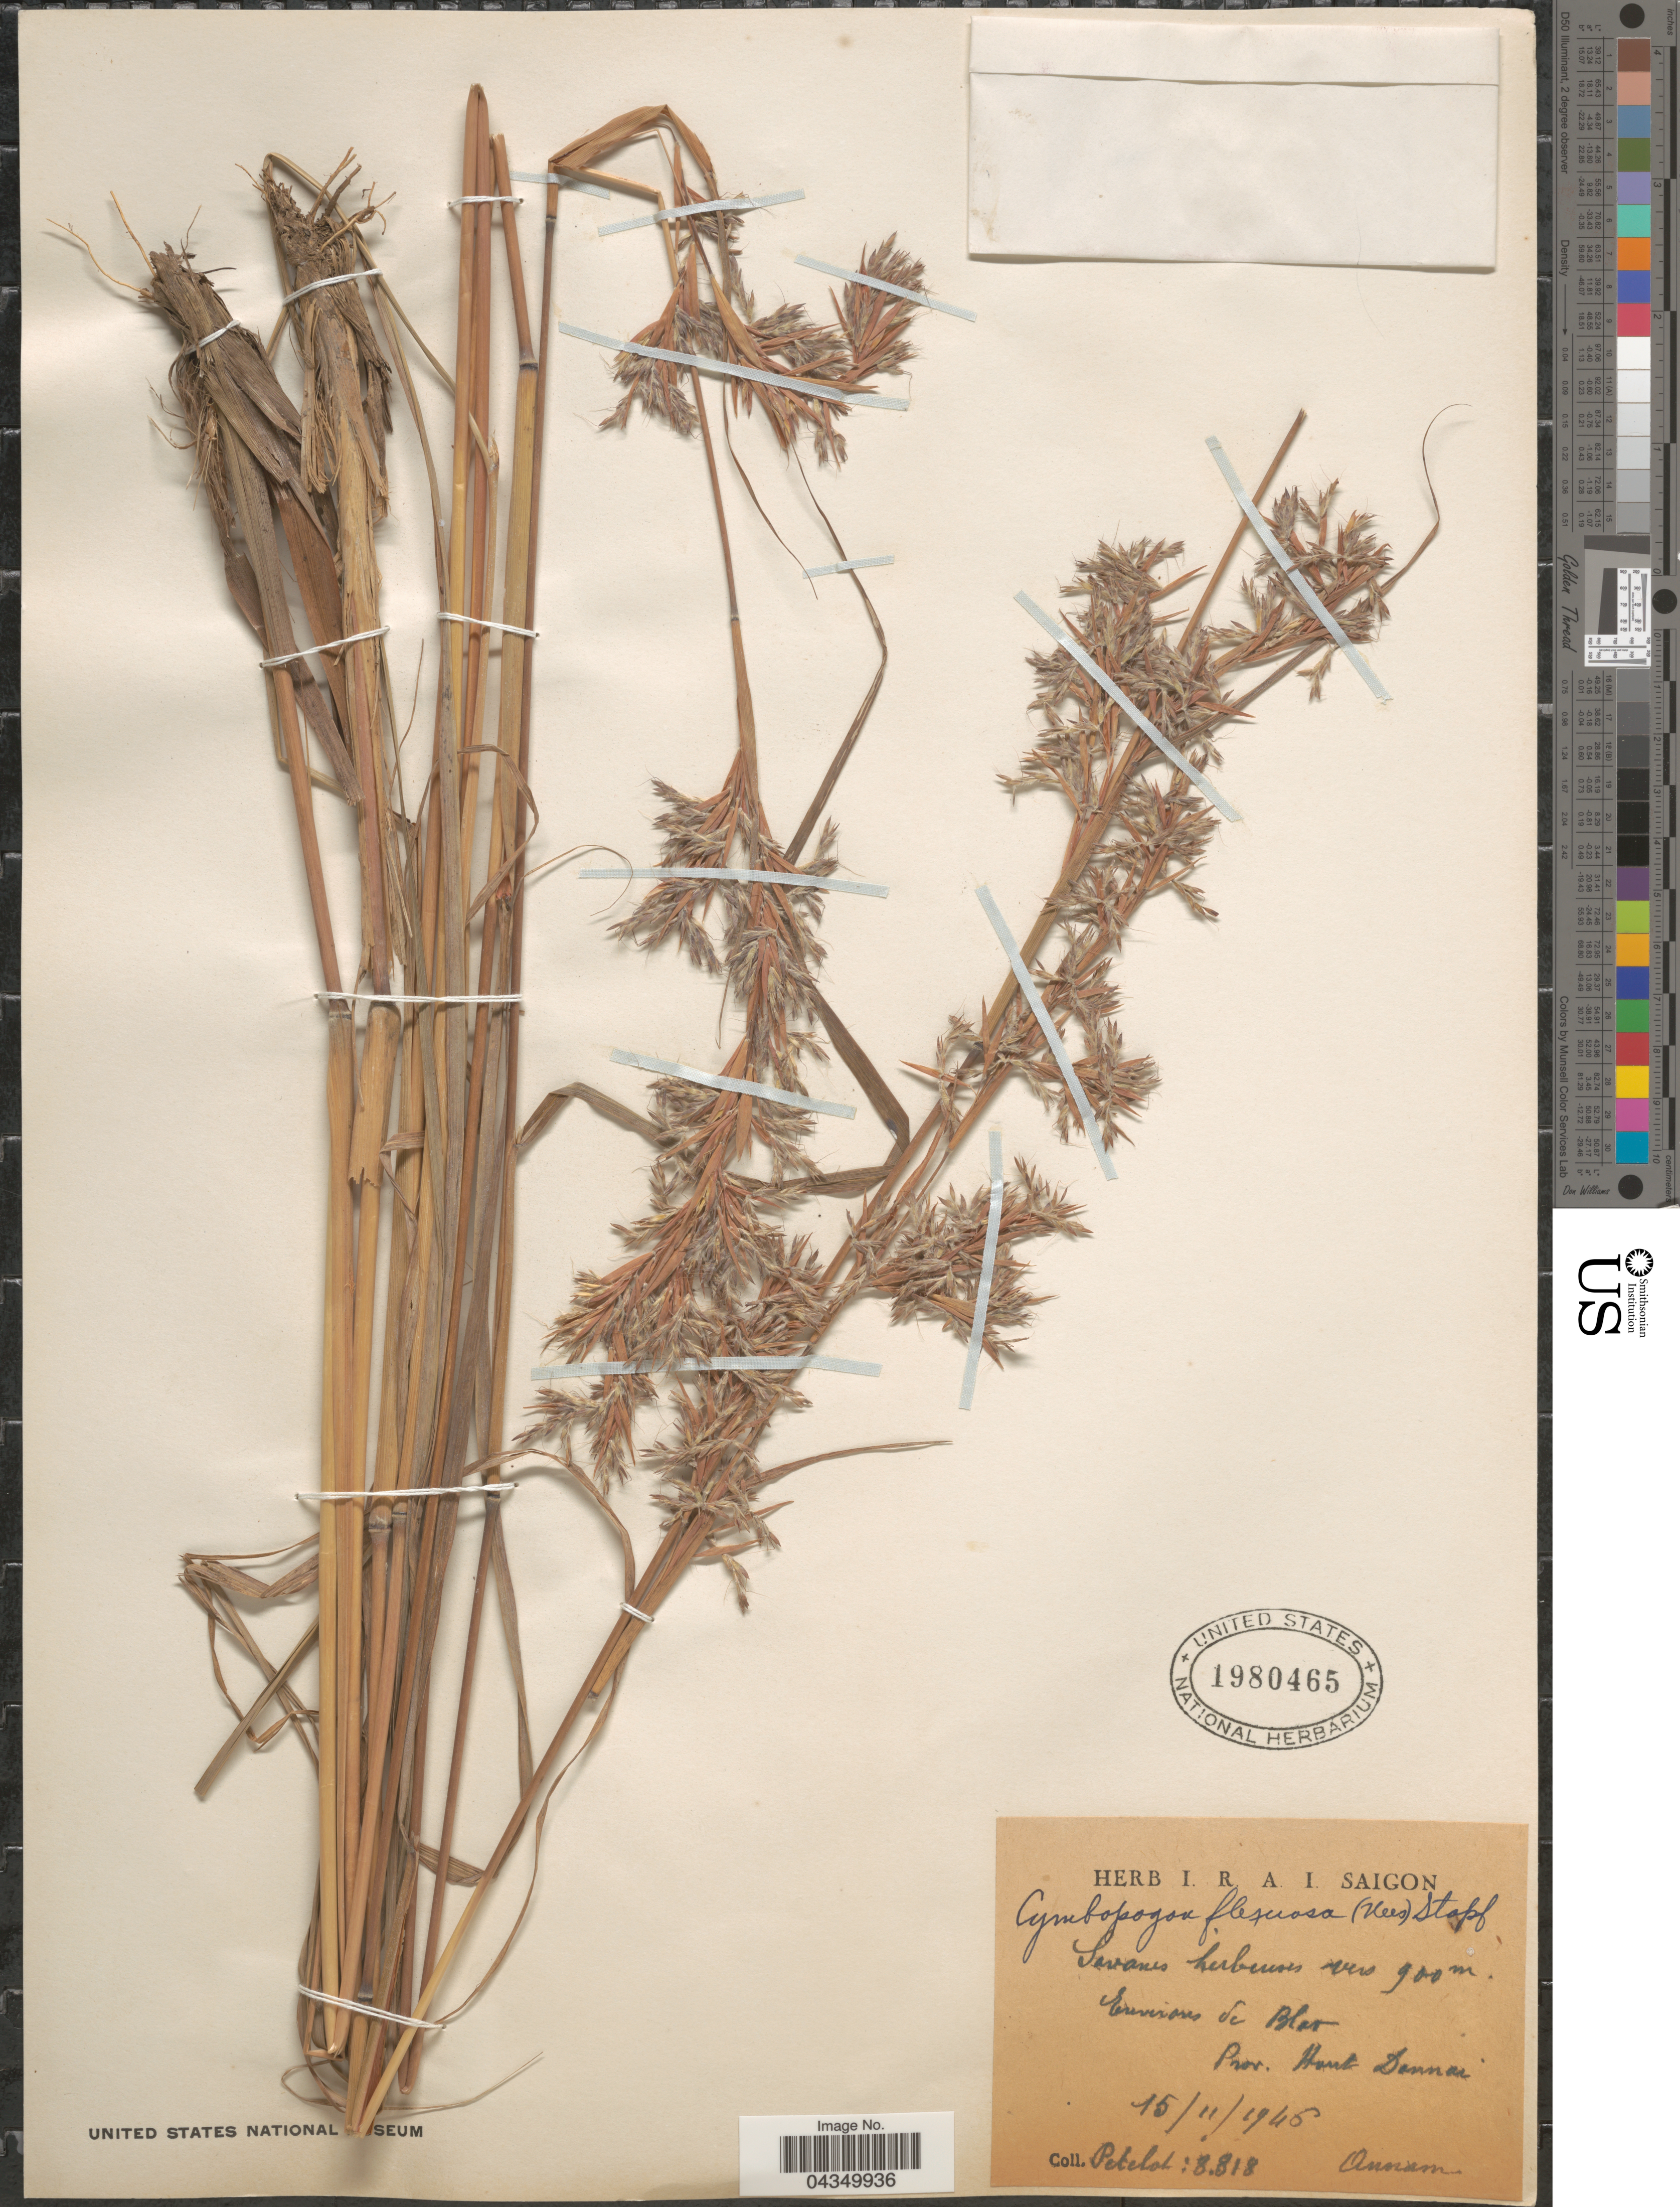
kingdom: Plantae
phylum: Tracheophyta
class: Liliopsida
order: Poales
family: Poaceae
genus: Cymbopogon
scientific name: Cymbopogon flexuosus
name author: (Nees ex Steud.) Will. Watson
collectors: Pételot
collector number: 8818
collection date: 1946-11-15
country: Vietnam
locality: Environs de Blao. Prov. Haut Donnai.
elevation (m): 900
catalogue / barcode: US 1980465